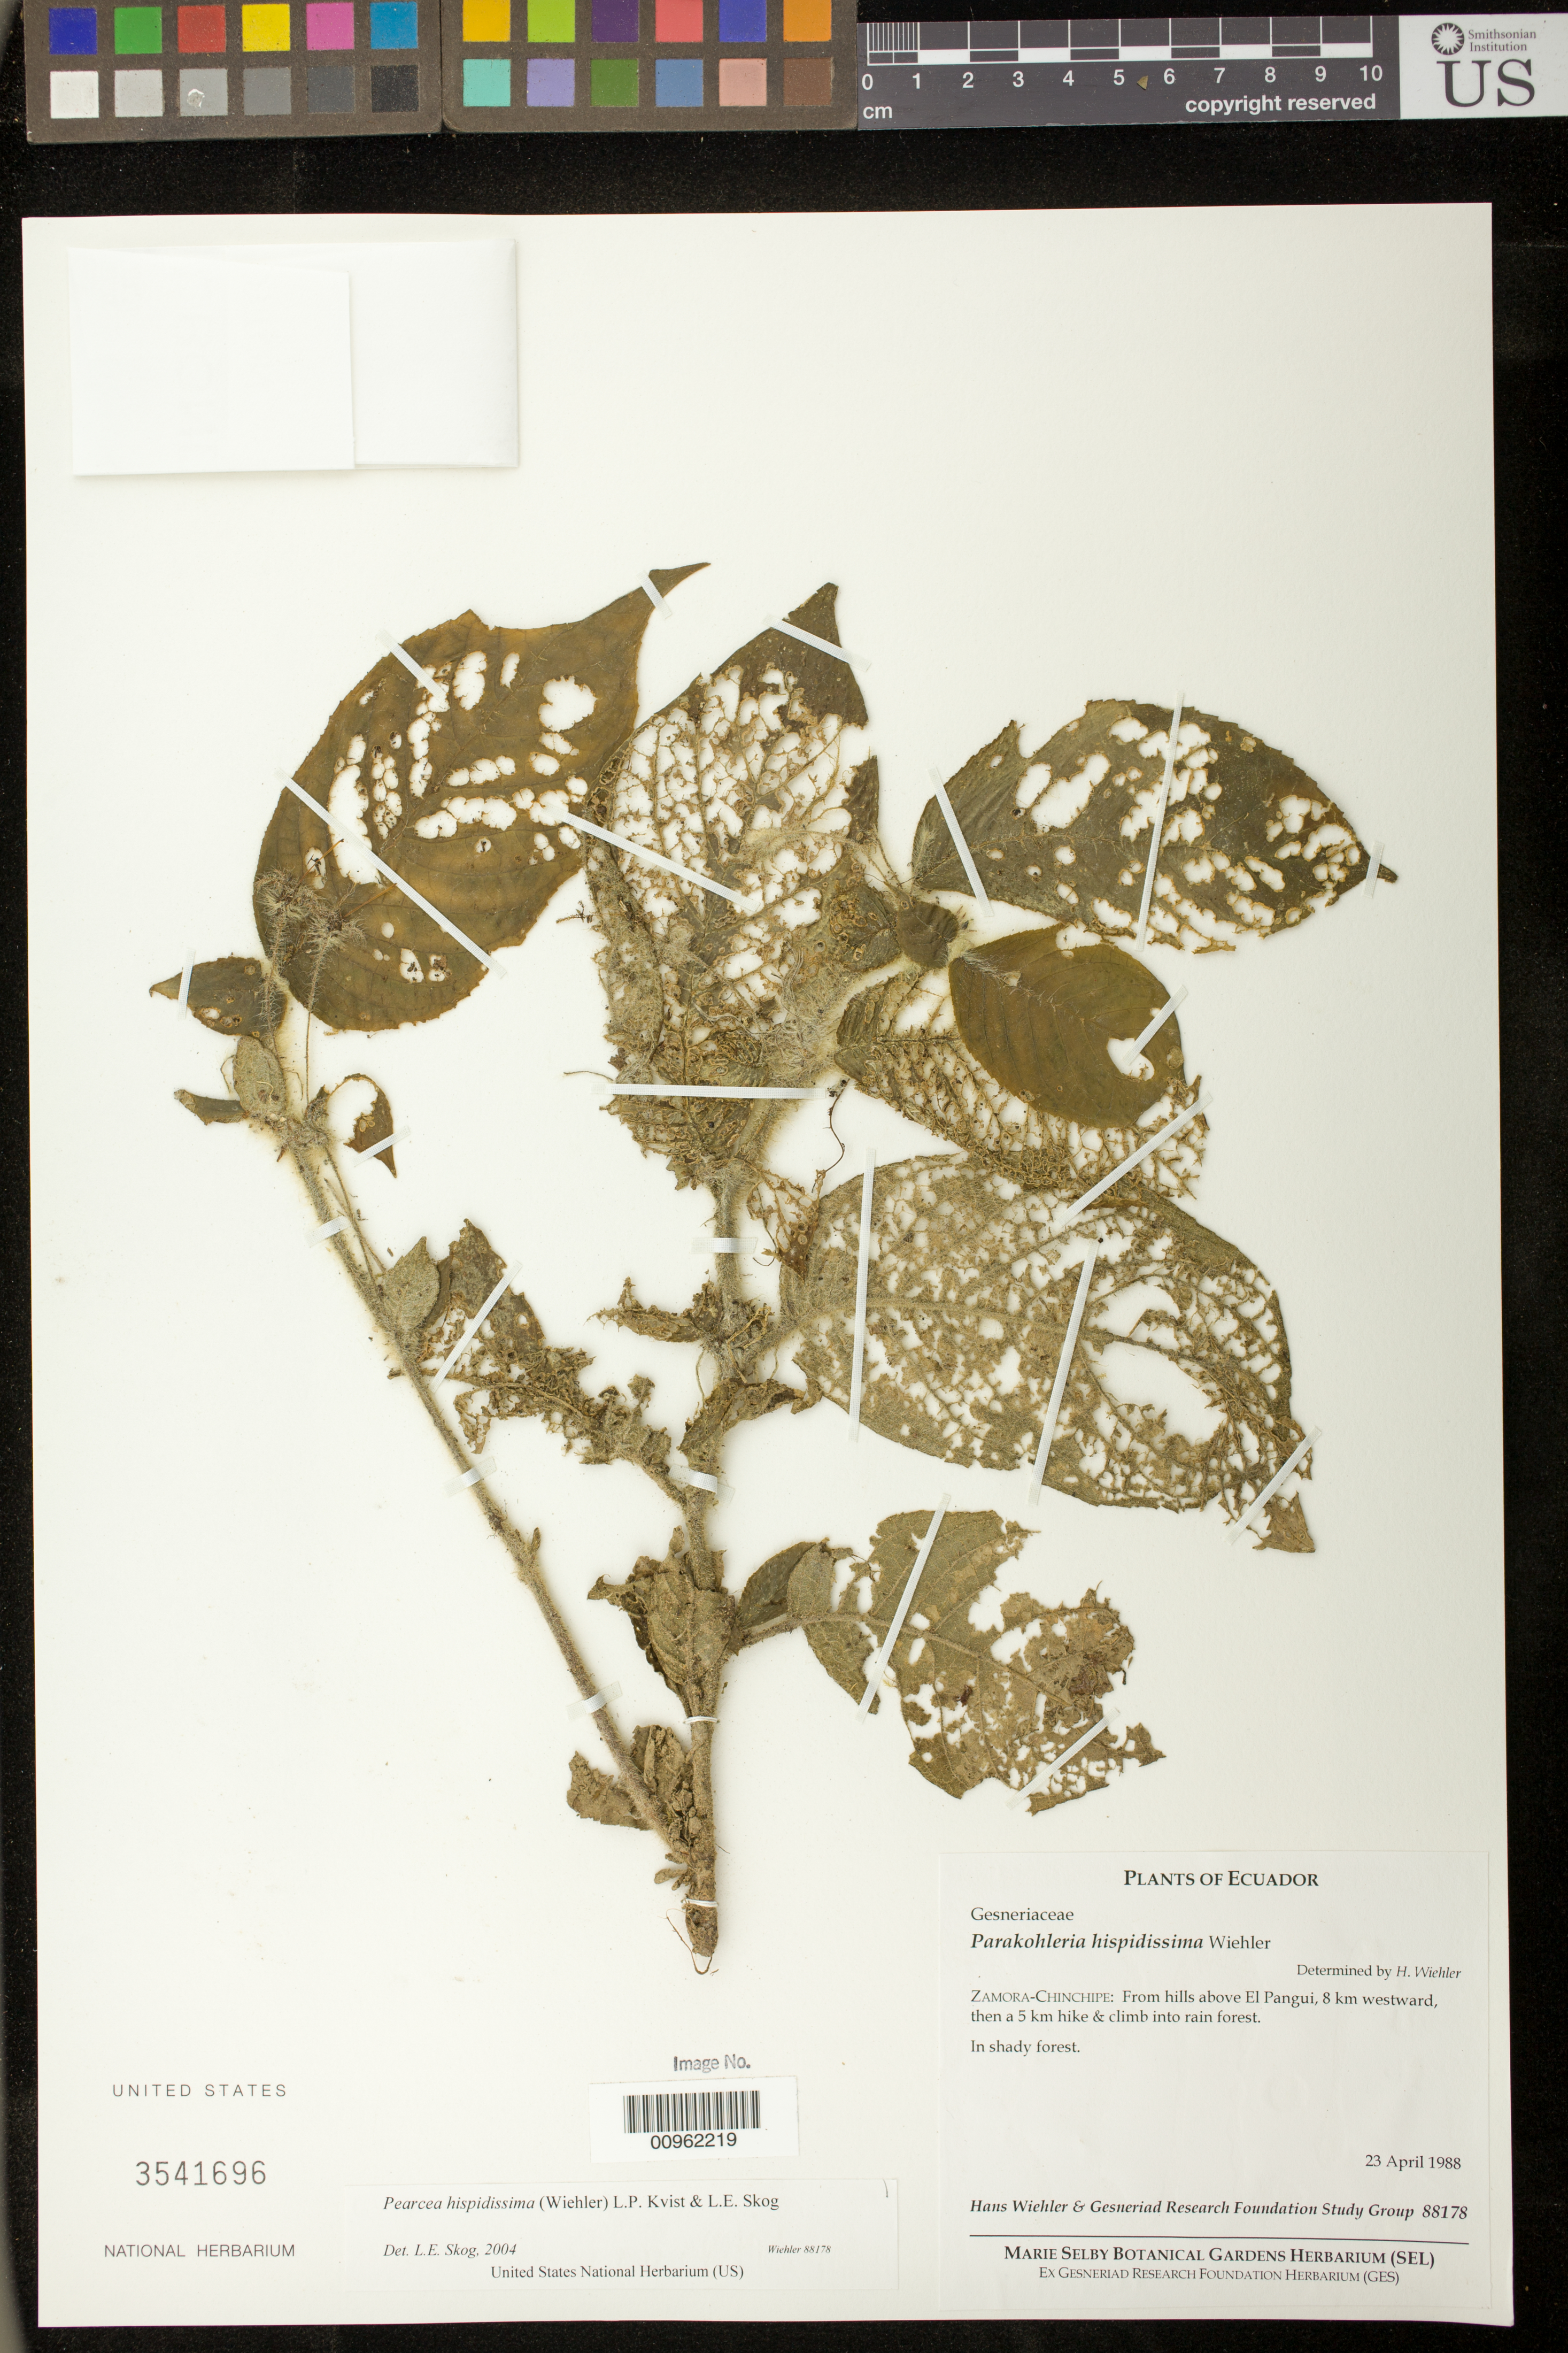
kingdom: Plantae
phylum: Tracheophyta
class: Magnoliopsida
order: Lamiales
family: Gesneriaceae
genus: Pearcea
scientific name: Pearcea hispidissima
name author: (Wiehler) L.P. Kvist & L.E. Skog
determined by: Skog, Laurence E.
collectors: H. J. Wiehler & GRF Study Group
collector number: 88178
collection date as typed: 23 Apr 1988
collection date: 1988-04-23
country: Ecuador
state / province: Zamora-Chinchipe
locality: Zamora-Chinchipe: from hills above El Pangui, 8 km westward, then a 5 km hike & climb into rain forest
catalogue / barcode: US 3541696